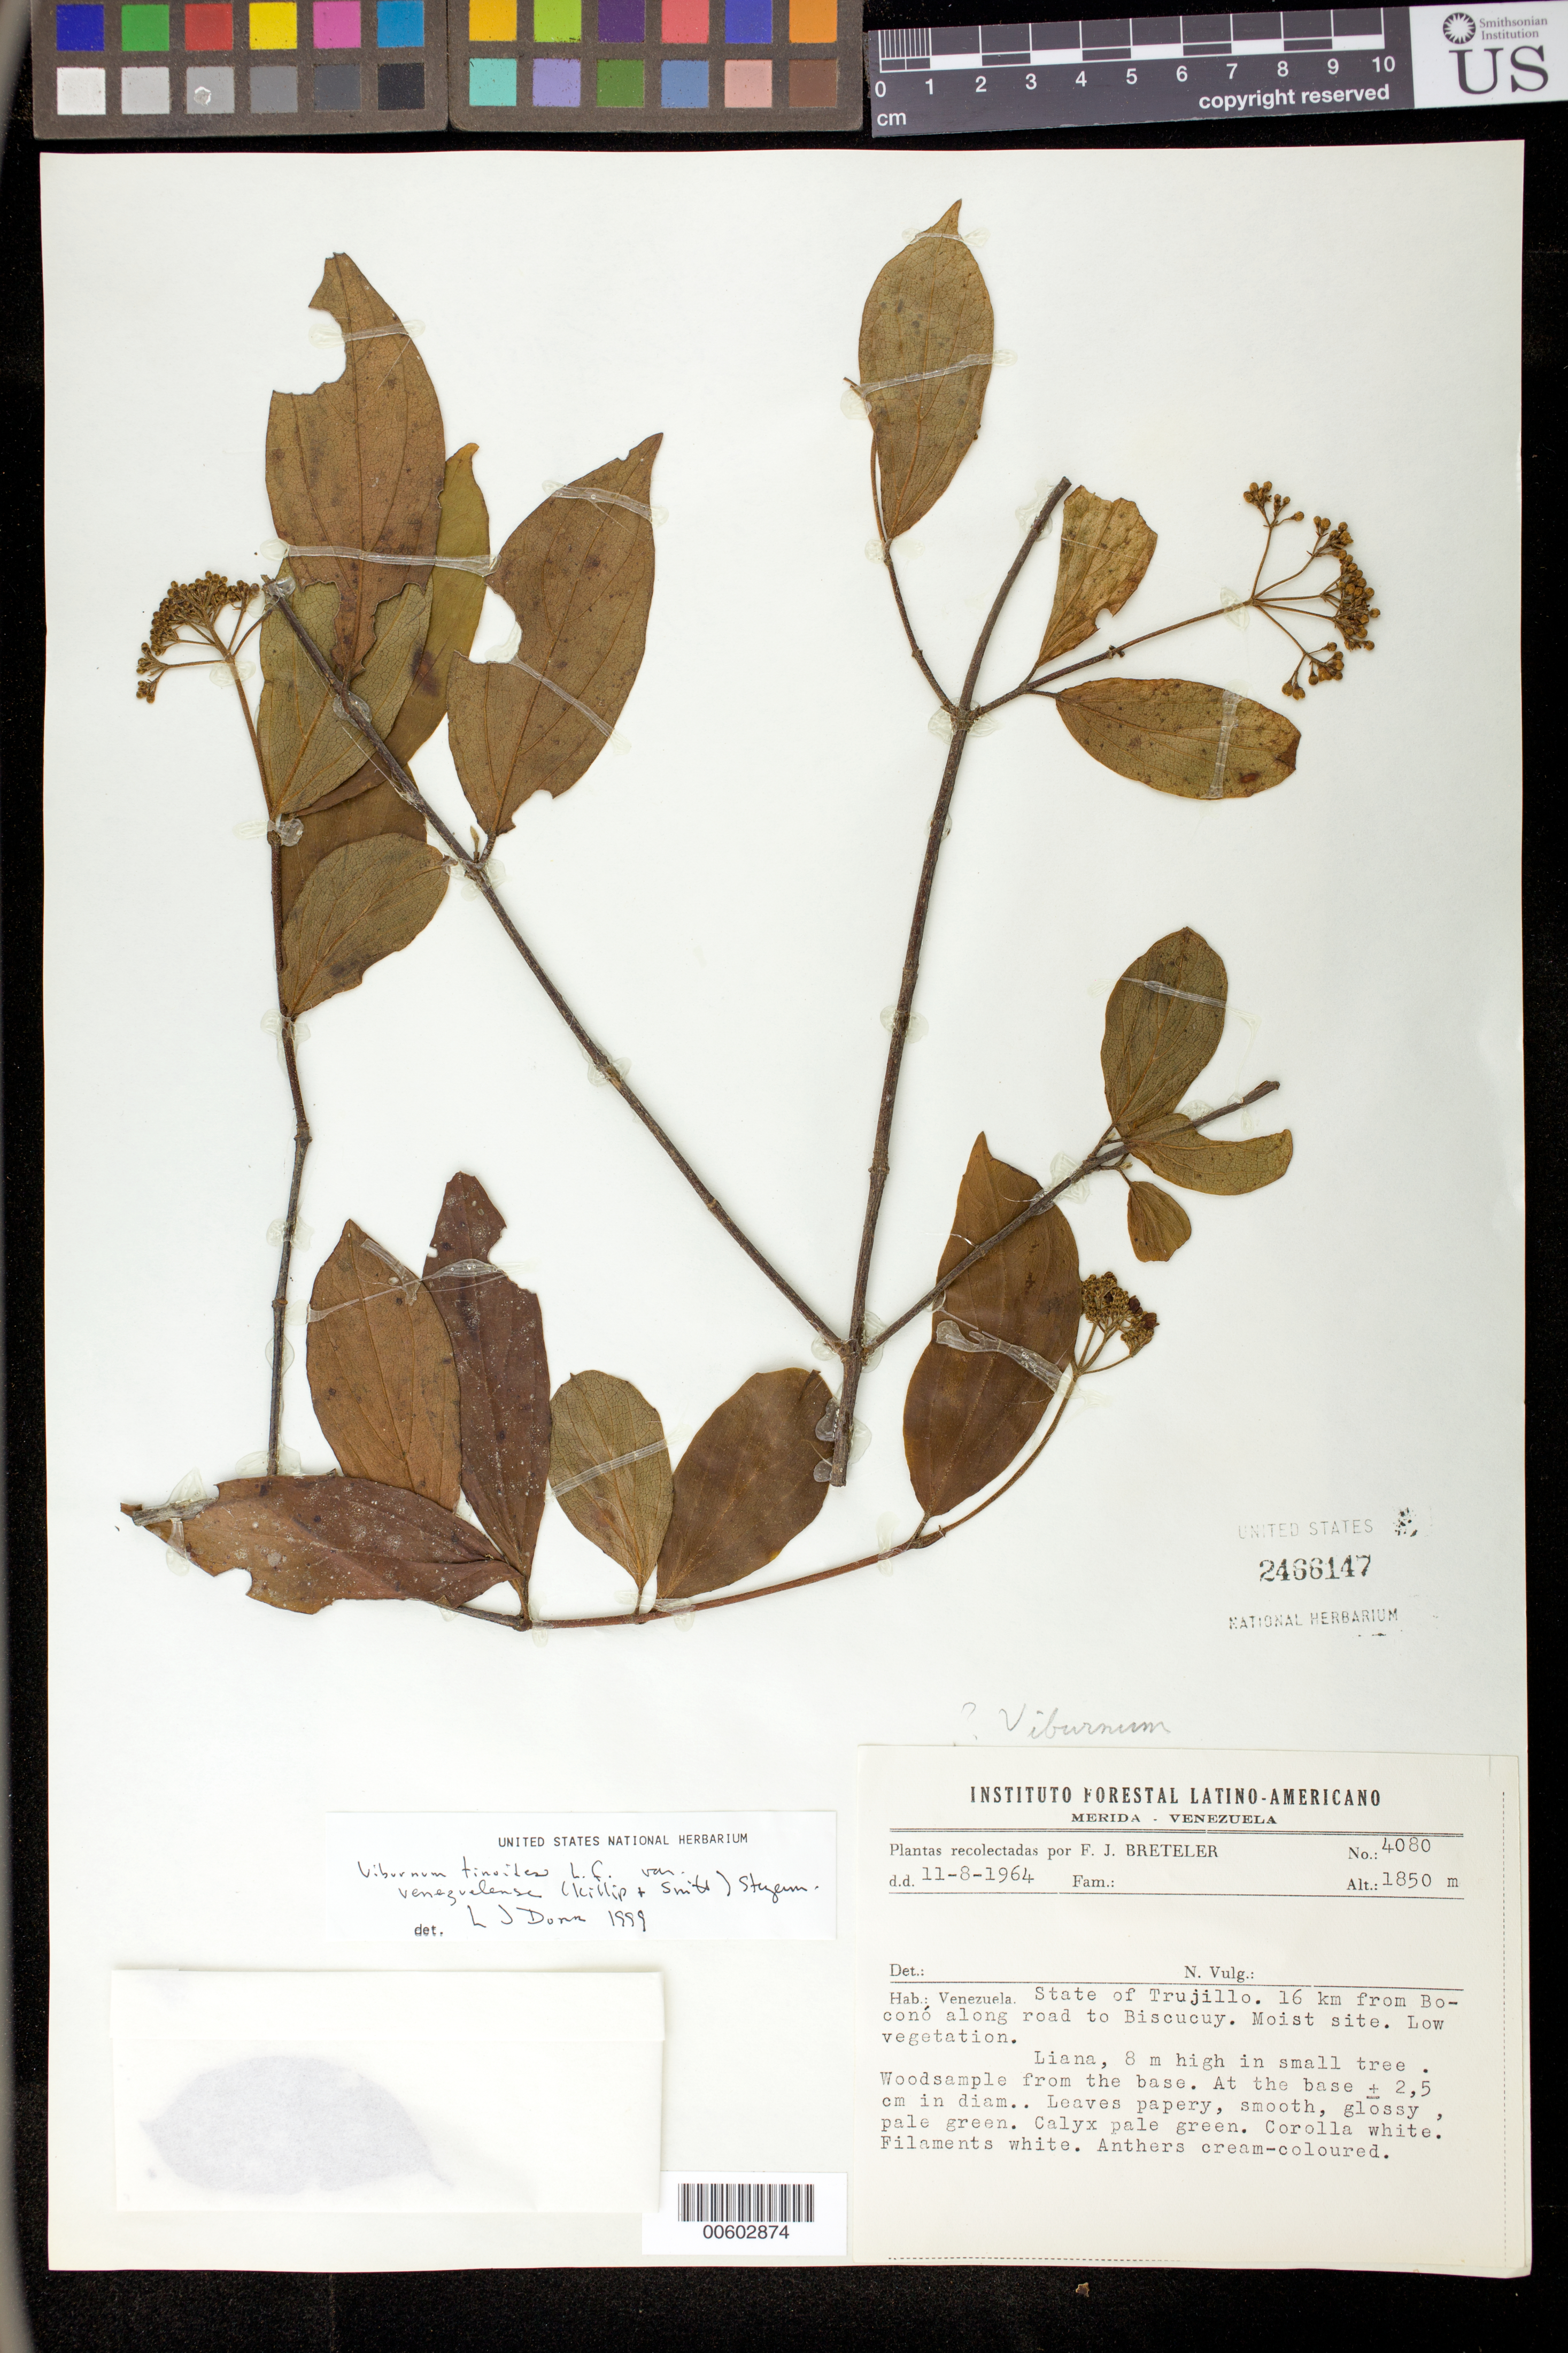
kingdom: Plantae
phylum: Tracheophyta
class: Magnoliopsida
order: Dipsacales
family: Viburnaceae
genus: Viburnum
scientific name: Viburnum tinoides var. venezuelense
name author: L. f.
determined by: Dorr, L. J., (BOT), Smithsonian Institution - National Museum of Natural History (UNITED STATES)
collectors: F. J. Breteler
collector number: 4080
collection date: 1964-08-11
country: Venezuela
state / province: Trujillo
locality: State of Trujillo. 16 km from Boconó along road to Biscucuy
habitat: Moist site, low vegetation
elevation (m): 1850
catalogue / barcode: US 2466147